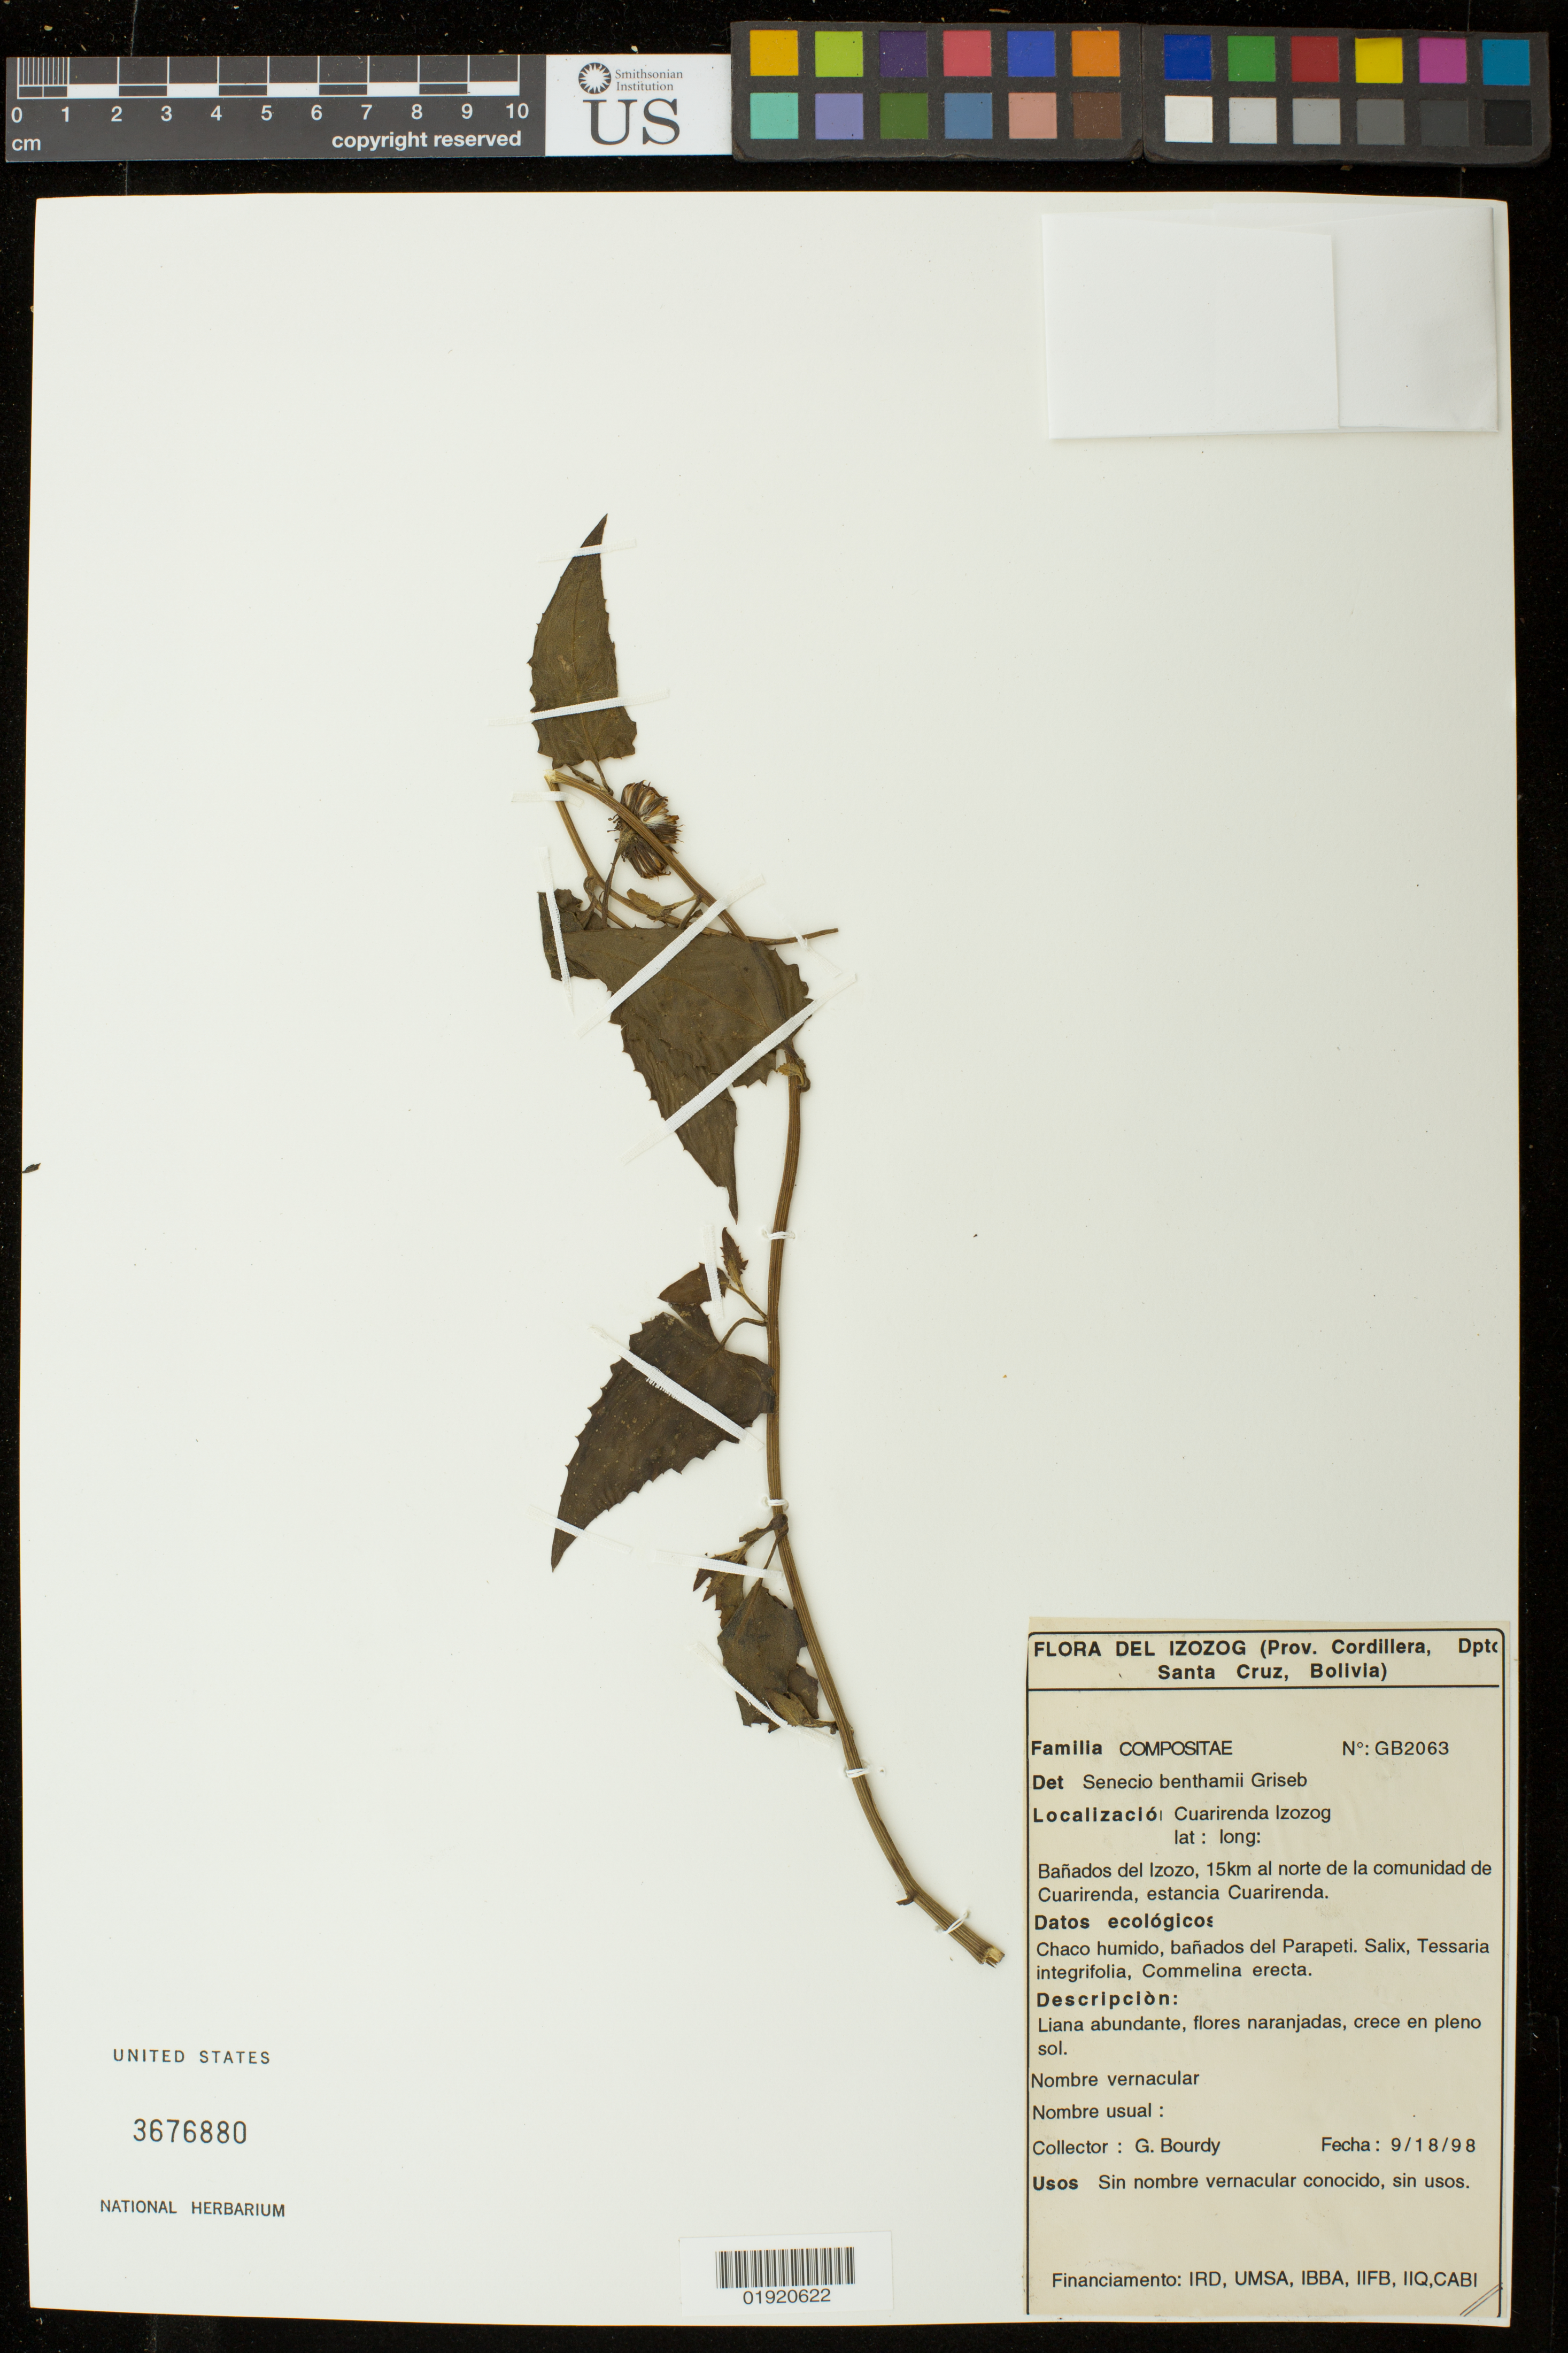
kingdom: Plantae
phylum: Tracheophyta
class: Magnoliopsida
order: Asterales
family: Asteraceae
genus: Pseudogynoxys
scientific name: Pseudogynoxys cummingii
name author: (Benth.) H. Rob. & Cuatrec.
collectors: G. Bourdy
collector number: GB2063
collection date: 1998-09-18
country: Bolivia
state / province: Santa Cruz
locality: Cuarirenda Izozog. Prov. Cordillera, Dpto. Santa Cruz, Bolivia. Banados del Izozo, 15km al norte de la comunidad de Cuarirenda, estancia Cuarirenda.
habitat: Chaco humido, banados del Parapeti. Salix, Tessaria integrifolia, Commelina erecta.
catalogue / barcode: US 3676880